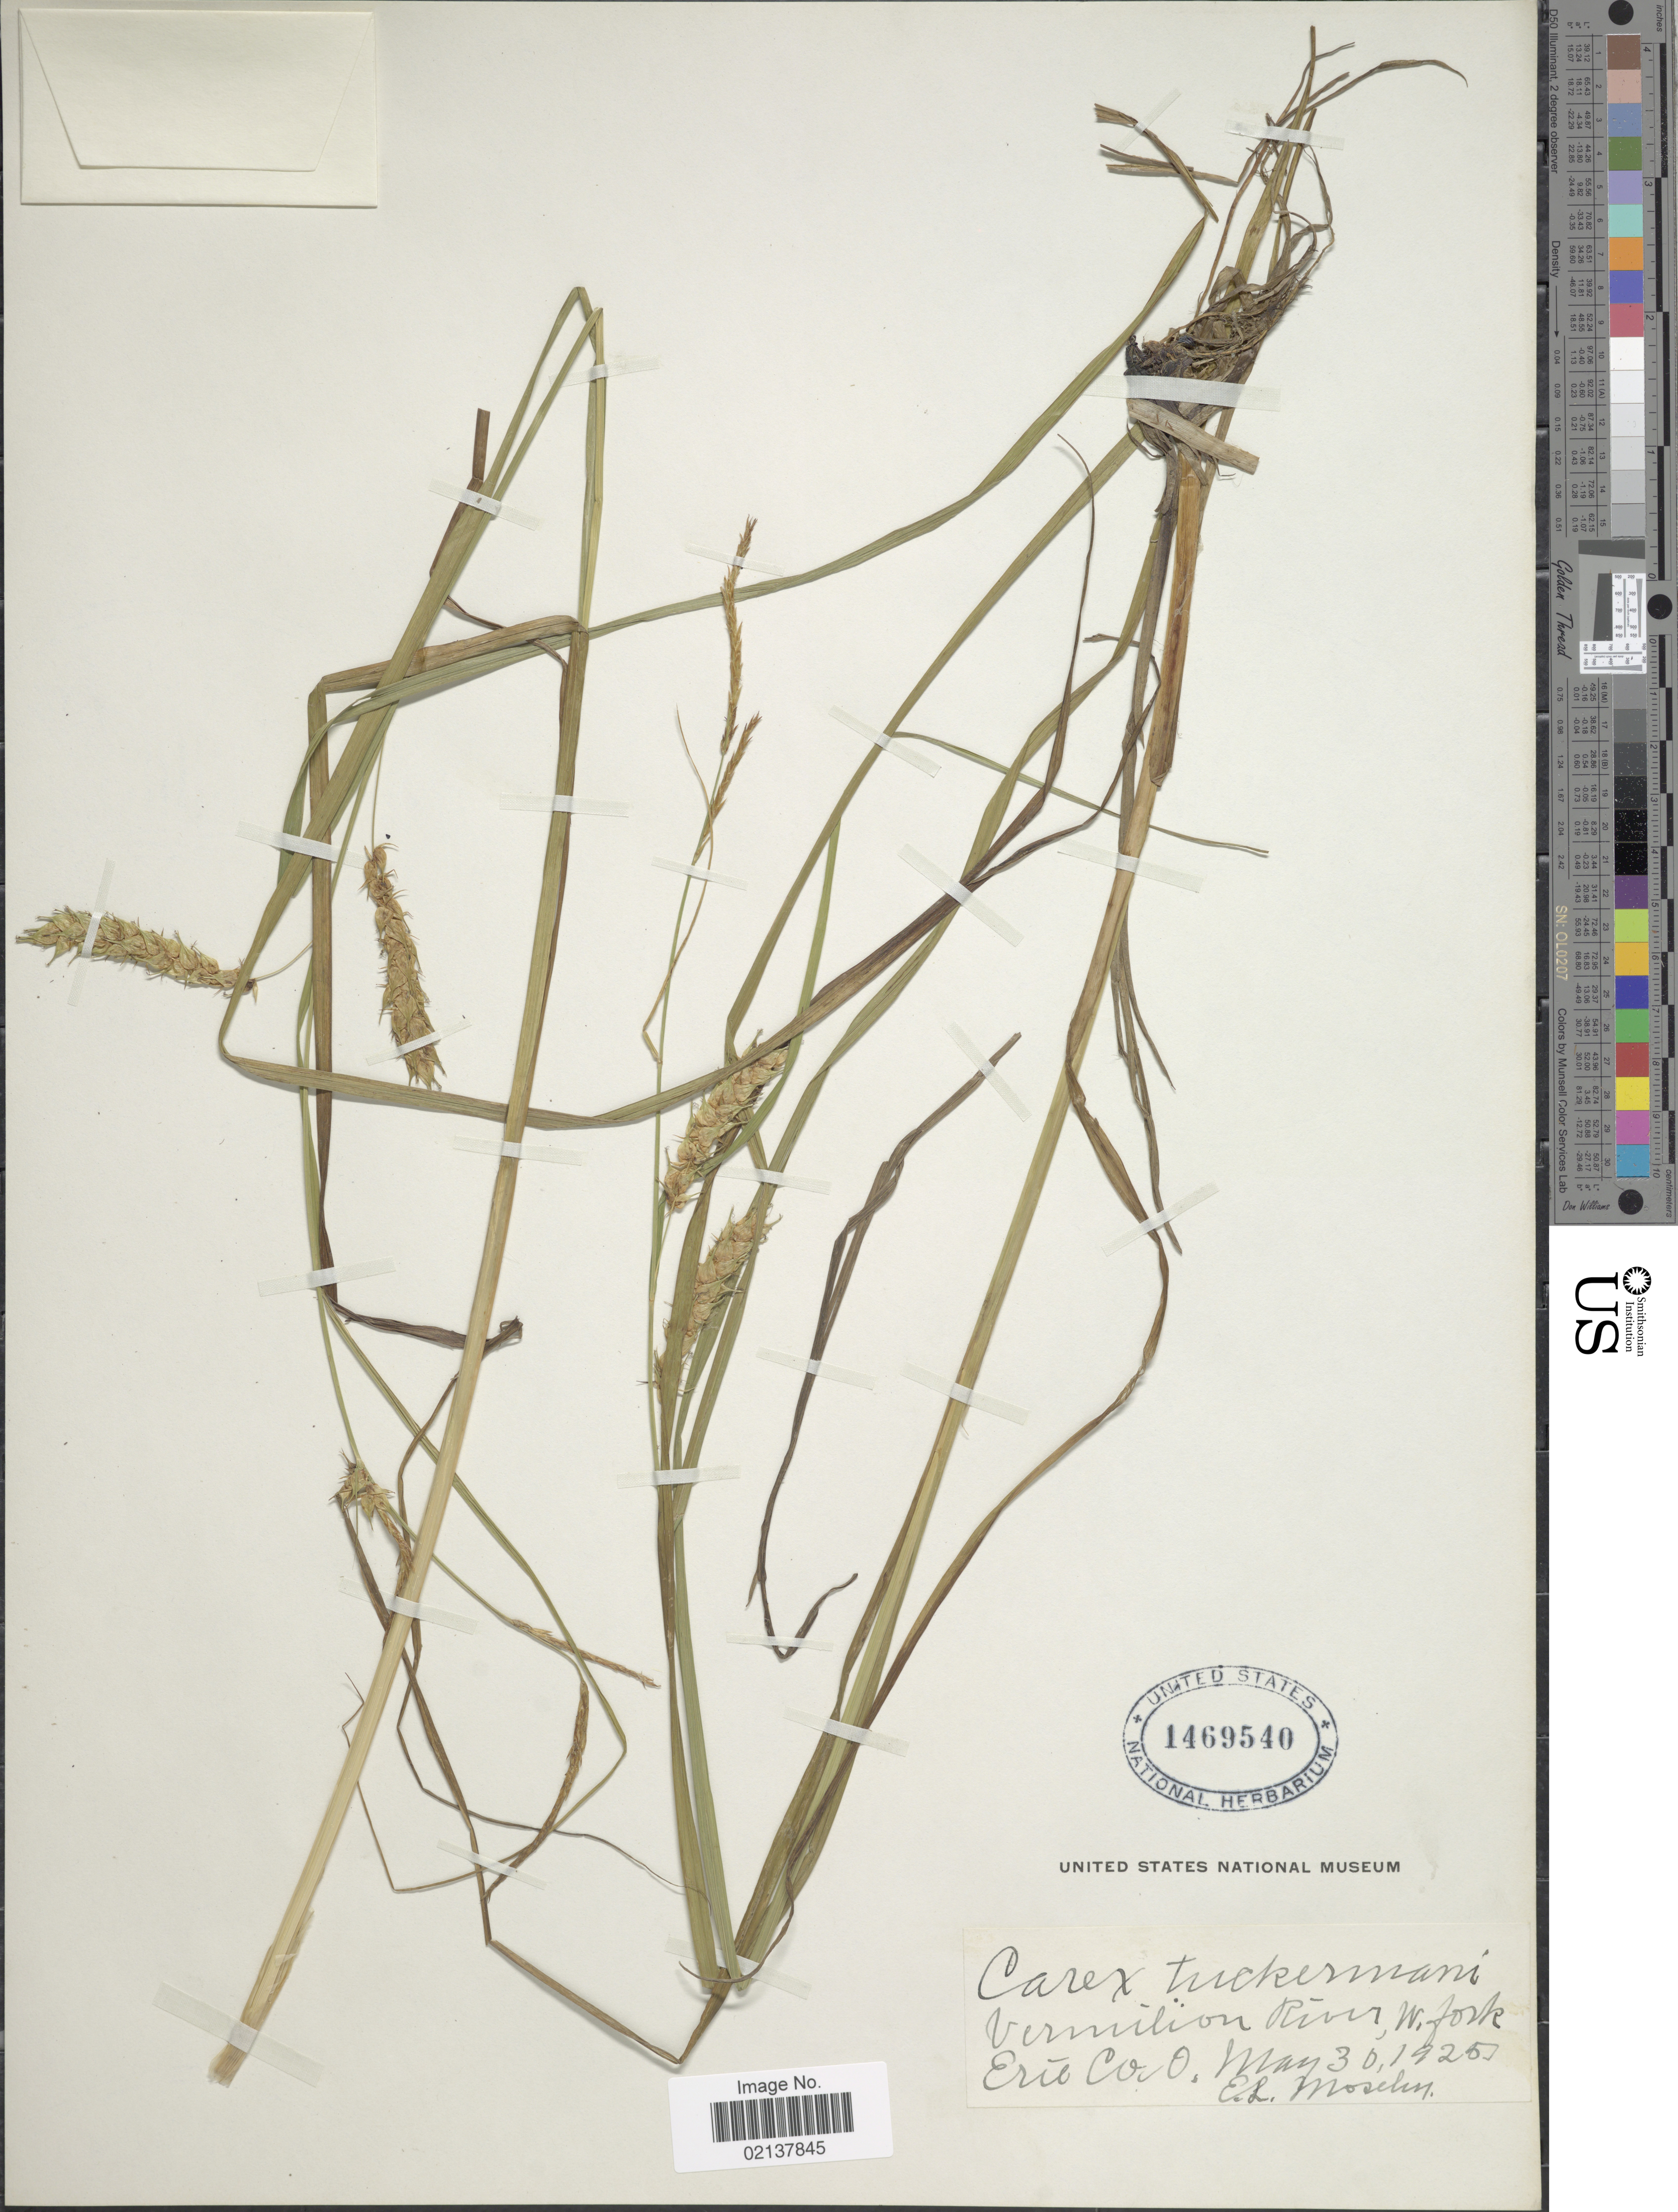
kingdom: Plantae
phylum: Tracheophyta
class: Liliopsida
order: Poales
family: Cyperaceae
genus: Carex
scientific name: Carex tuckermanii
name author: Boott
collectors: E. Moseley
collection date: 1925-05-30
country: United States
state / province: Ohio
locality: Vermilion River, W. fork, Erie Co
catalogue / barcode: US 1469540